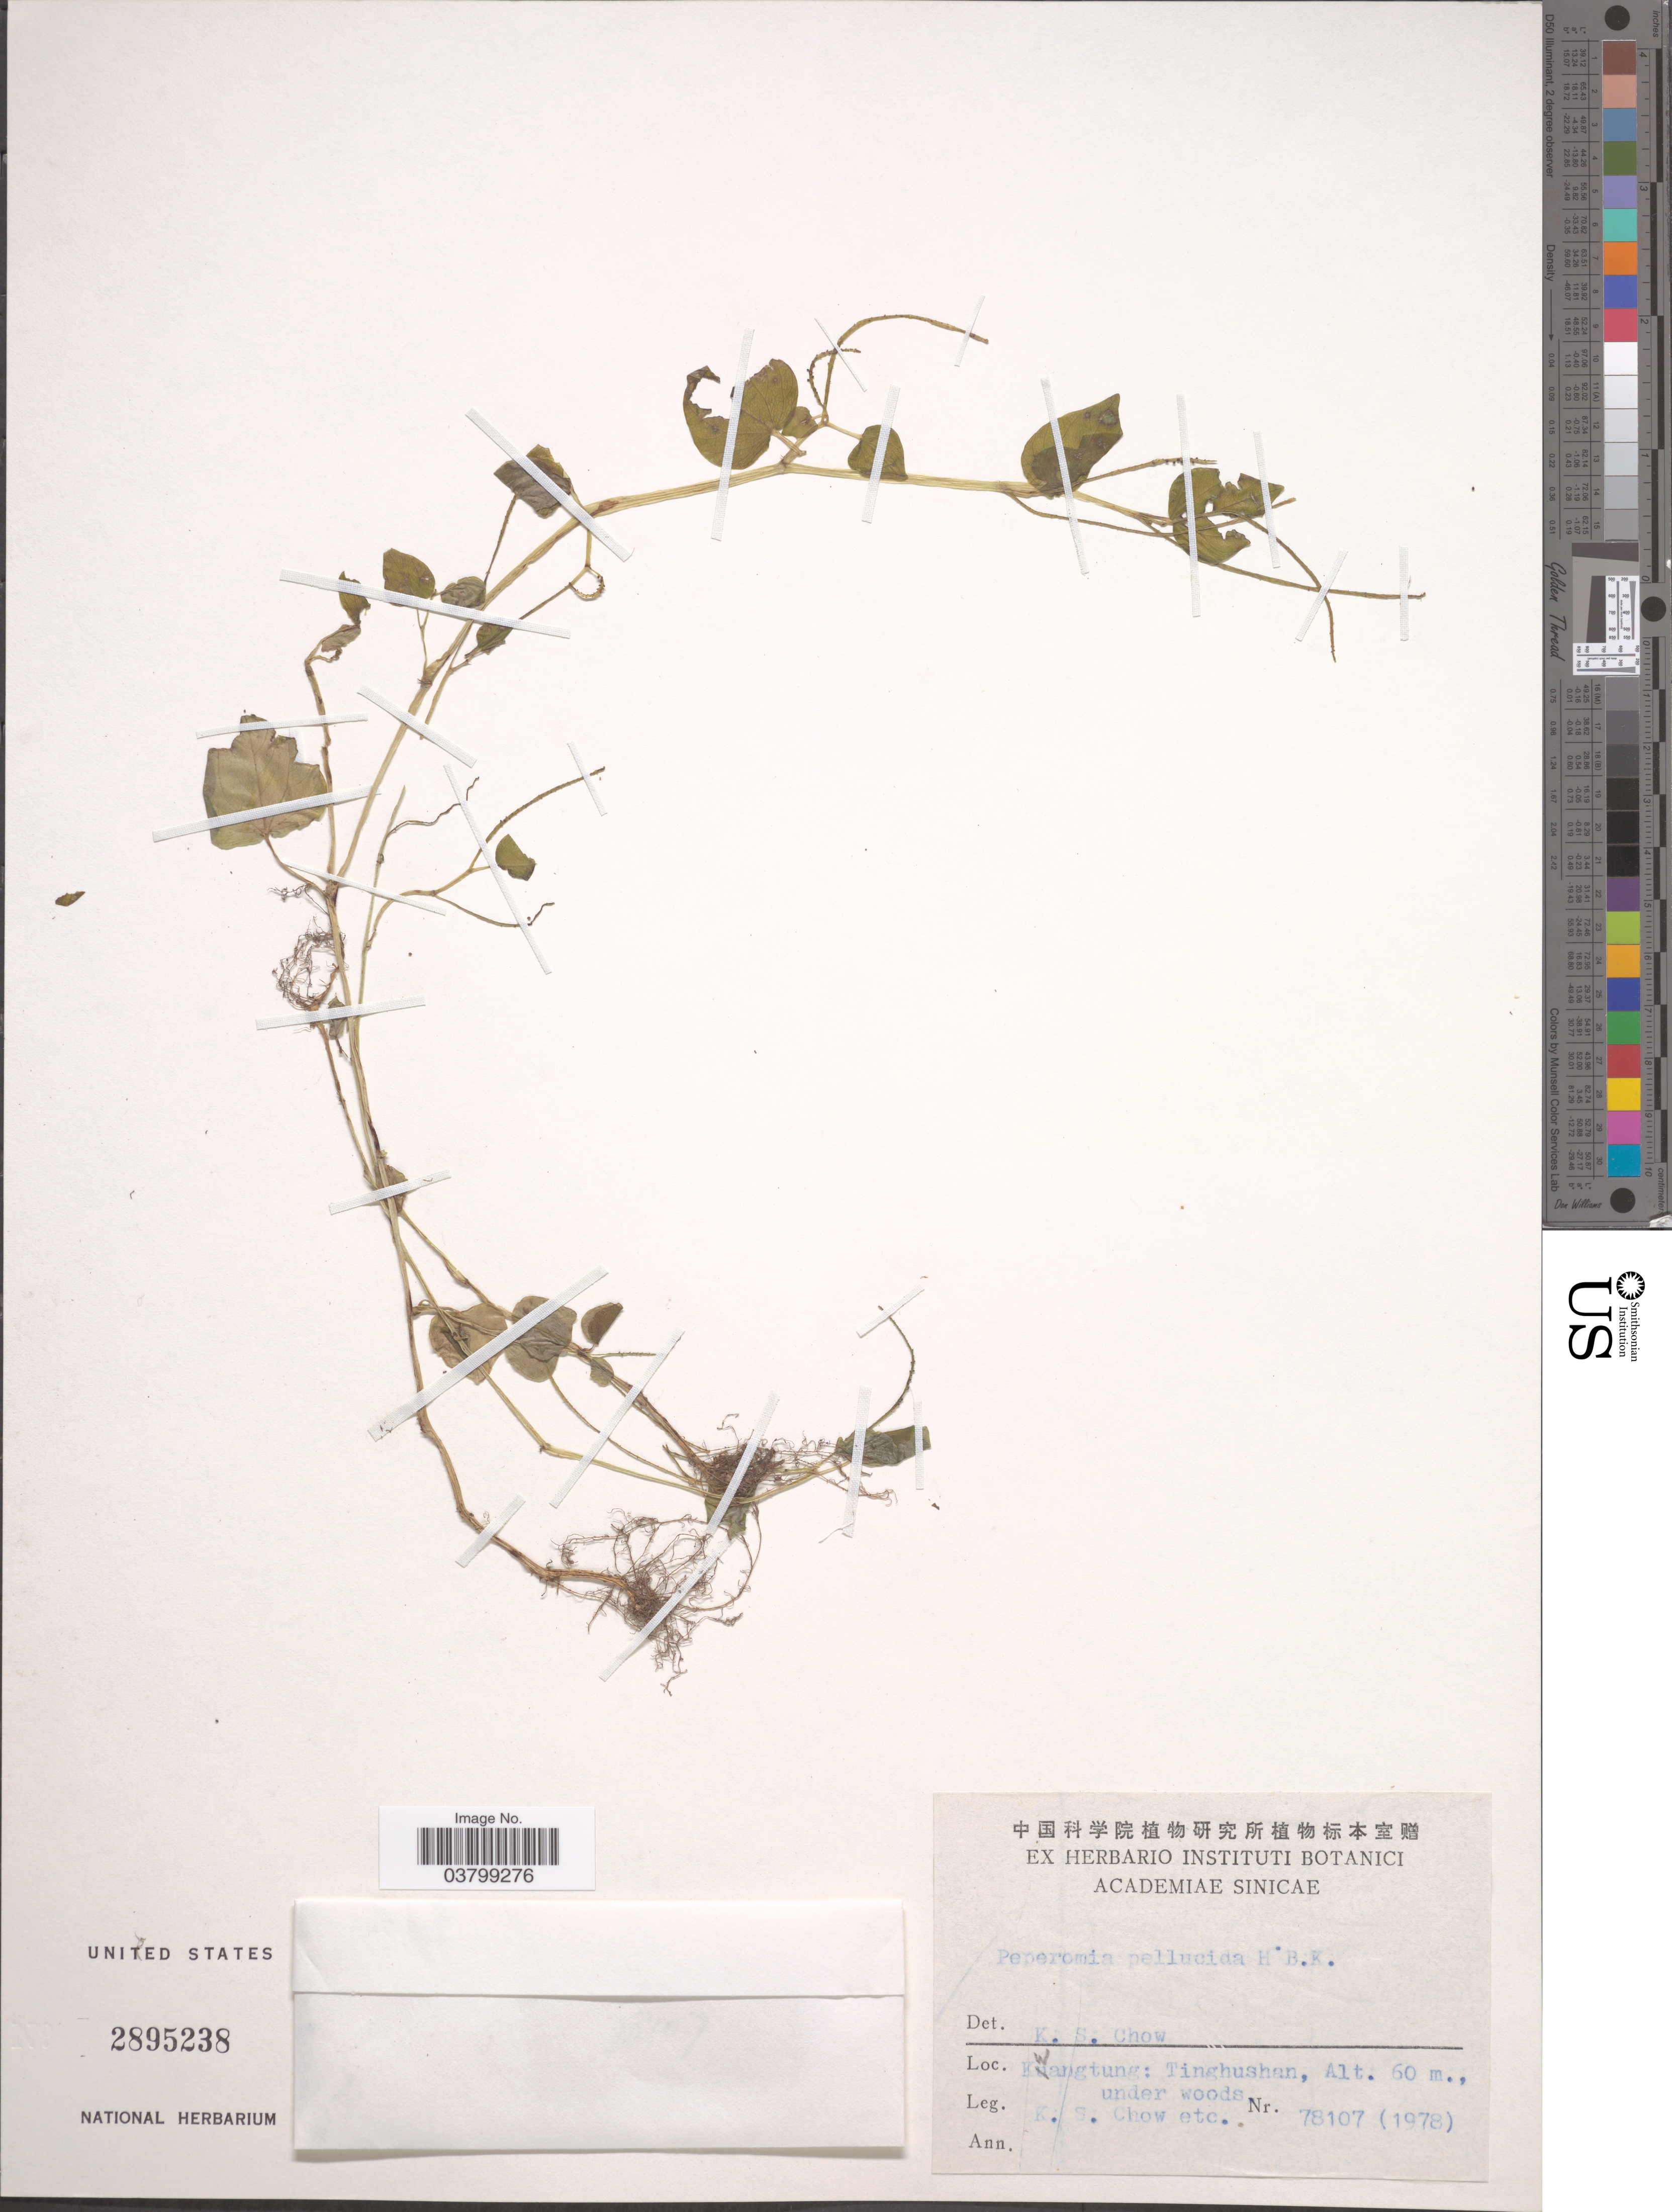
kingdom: Plantae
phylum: Tracheophyta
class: Magnoliopsida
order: Piperales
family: Piperaceae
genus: Peperomia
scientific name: Peperomia pellucida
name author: (L.) Kunth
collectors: K. S. Chow & et al.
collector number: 78107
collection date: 1978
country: China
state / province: Guangdong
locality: Kwangtung: Tinghushan.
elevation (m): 60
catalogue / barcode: US 2895238